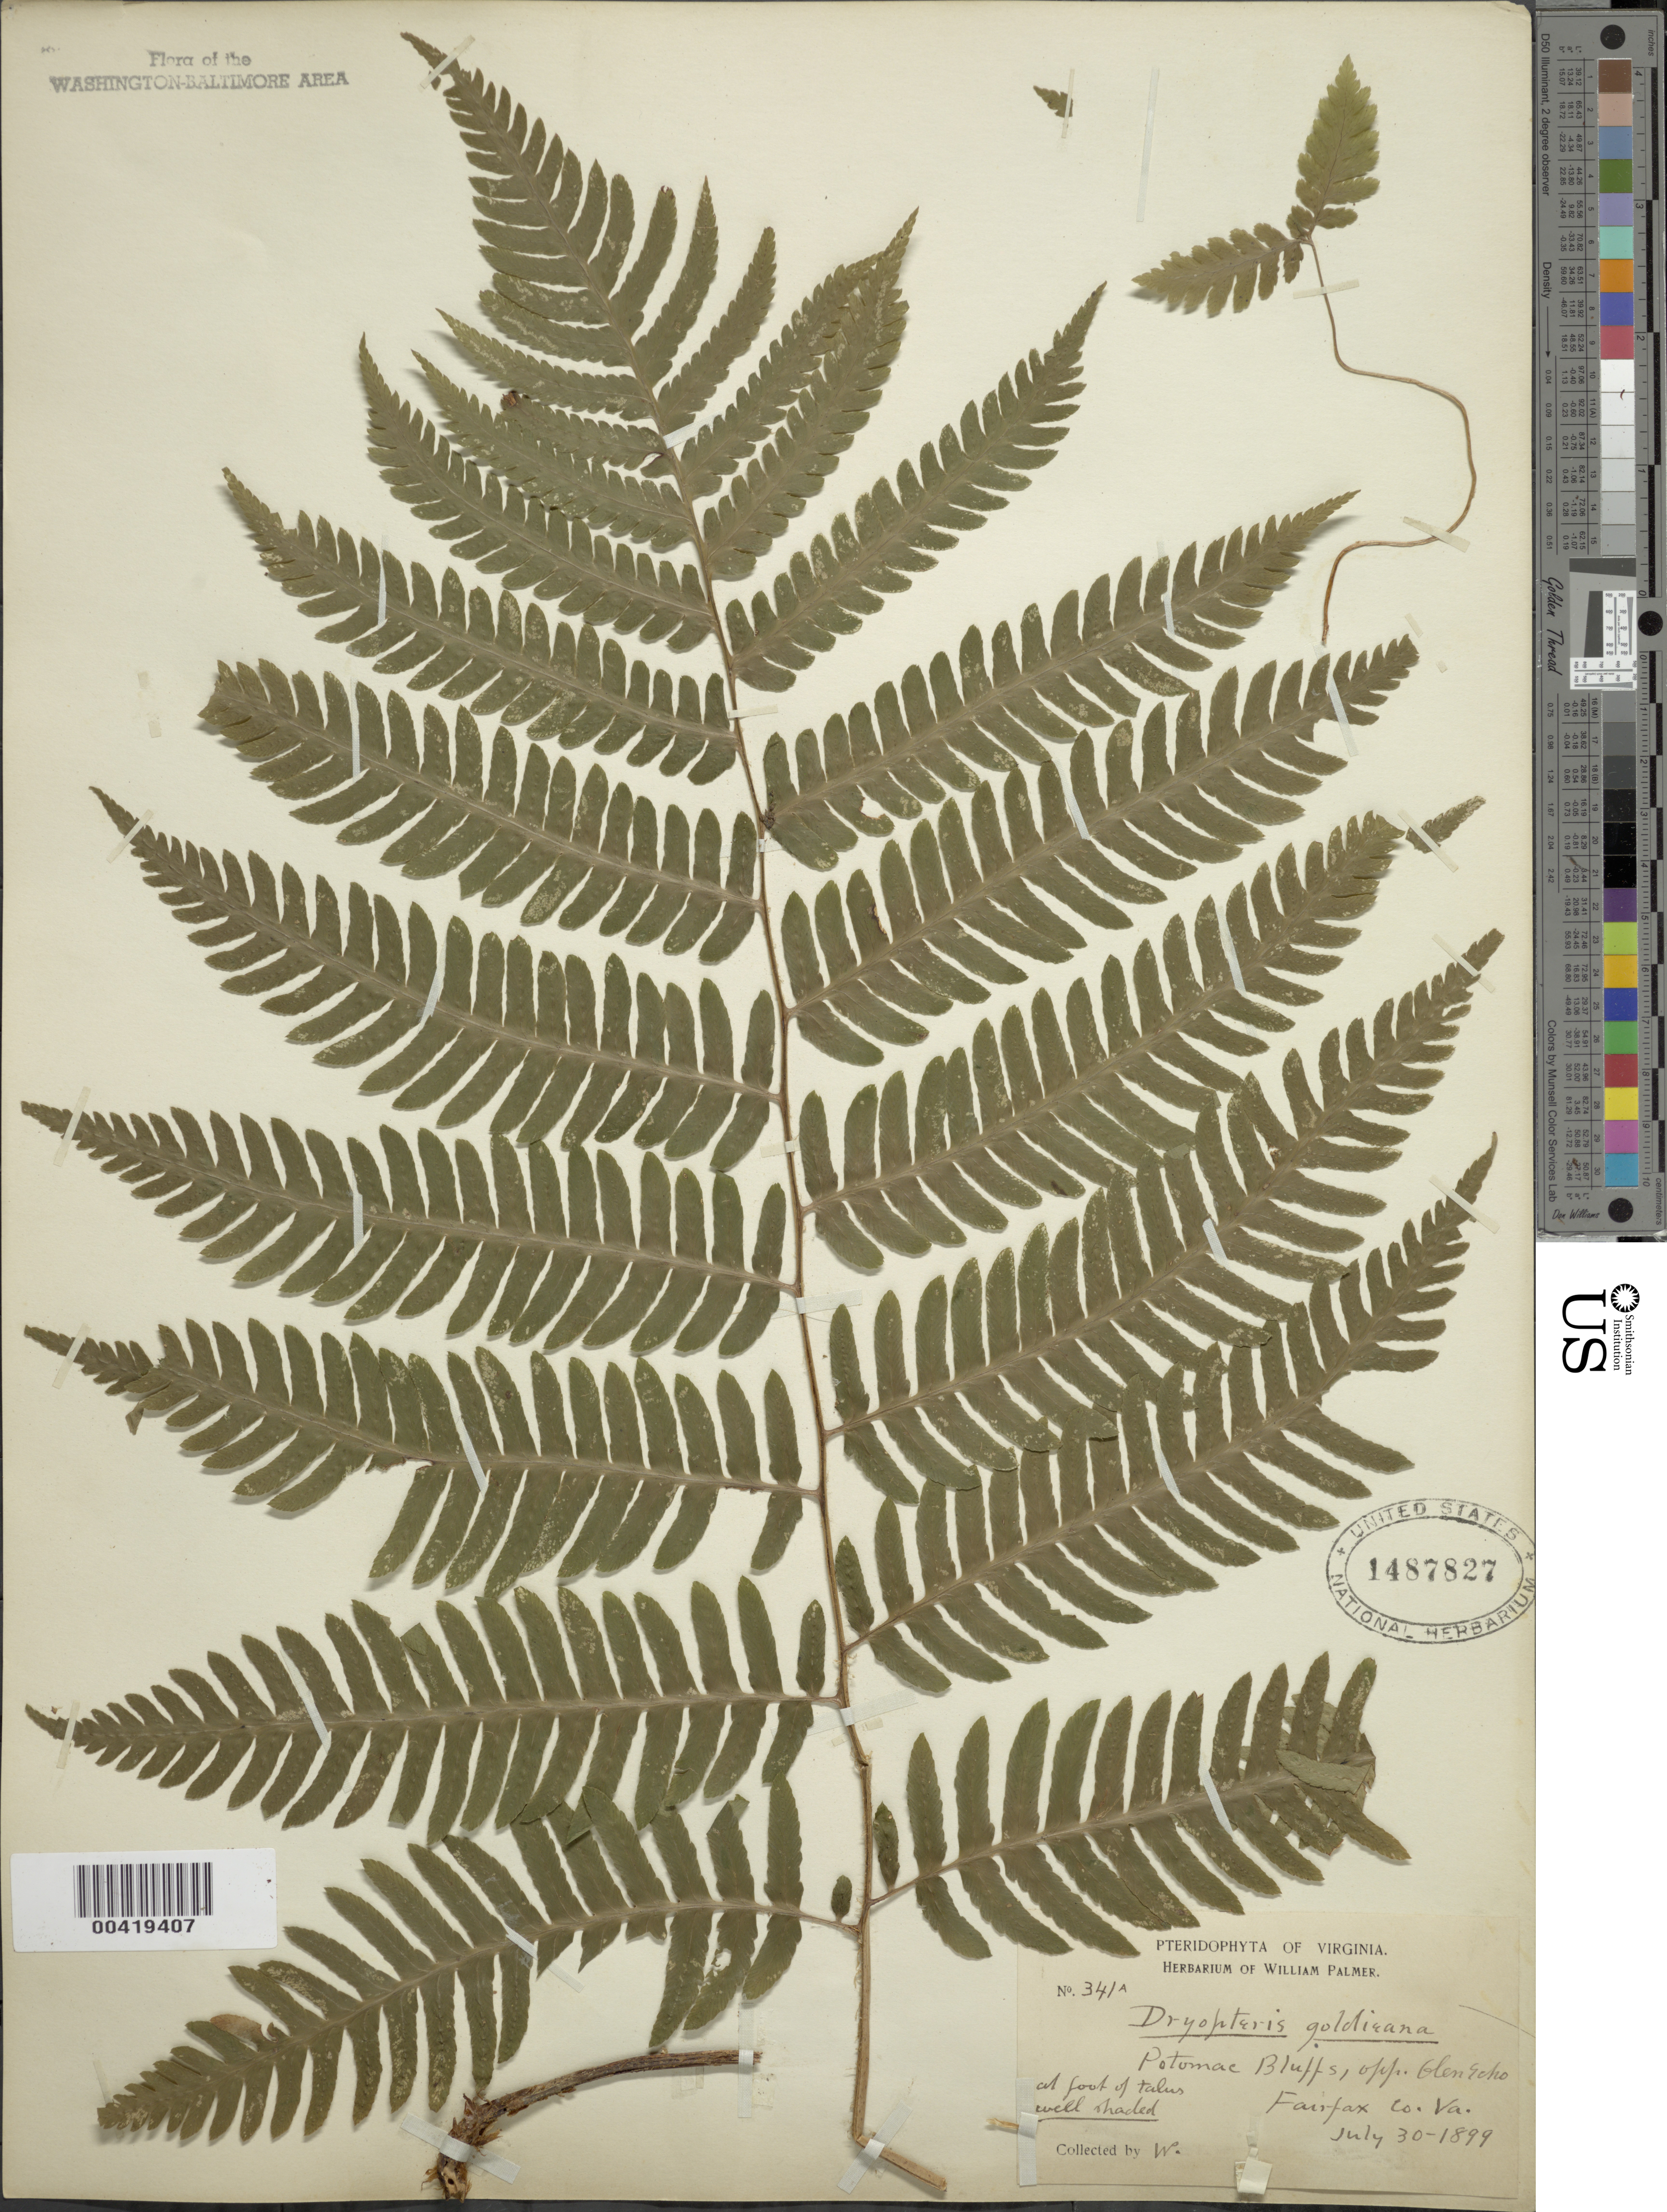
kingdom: Plantae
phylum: Tracheophyta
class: Polypodiopsida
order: Polypodiales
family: Dryopteridaceae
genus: Dryopteris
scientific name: Dryopteris goldiana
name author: (Hook. ex Goldie) A. Gray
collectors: W. Palmer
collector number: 341A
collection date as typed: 30 Jul 1899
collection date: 1899-07-30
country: United States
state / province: Virginia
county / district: Fairfax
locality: Potomac Bluffs, opposite Glen Echo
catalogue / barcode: US 1487827